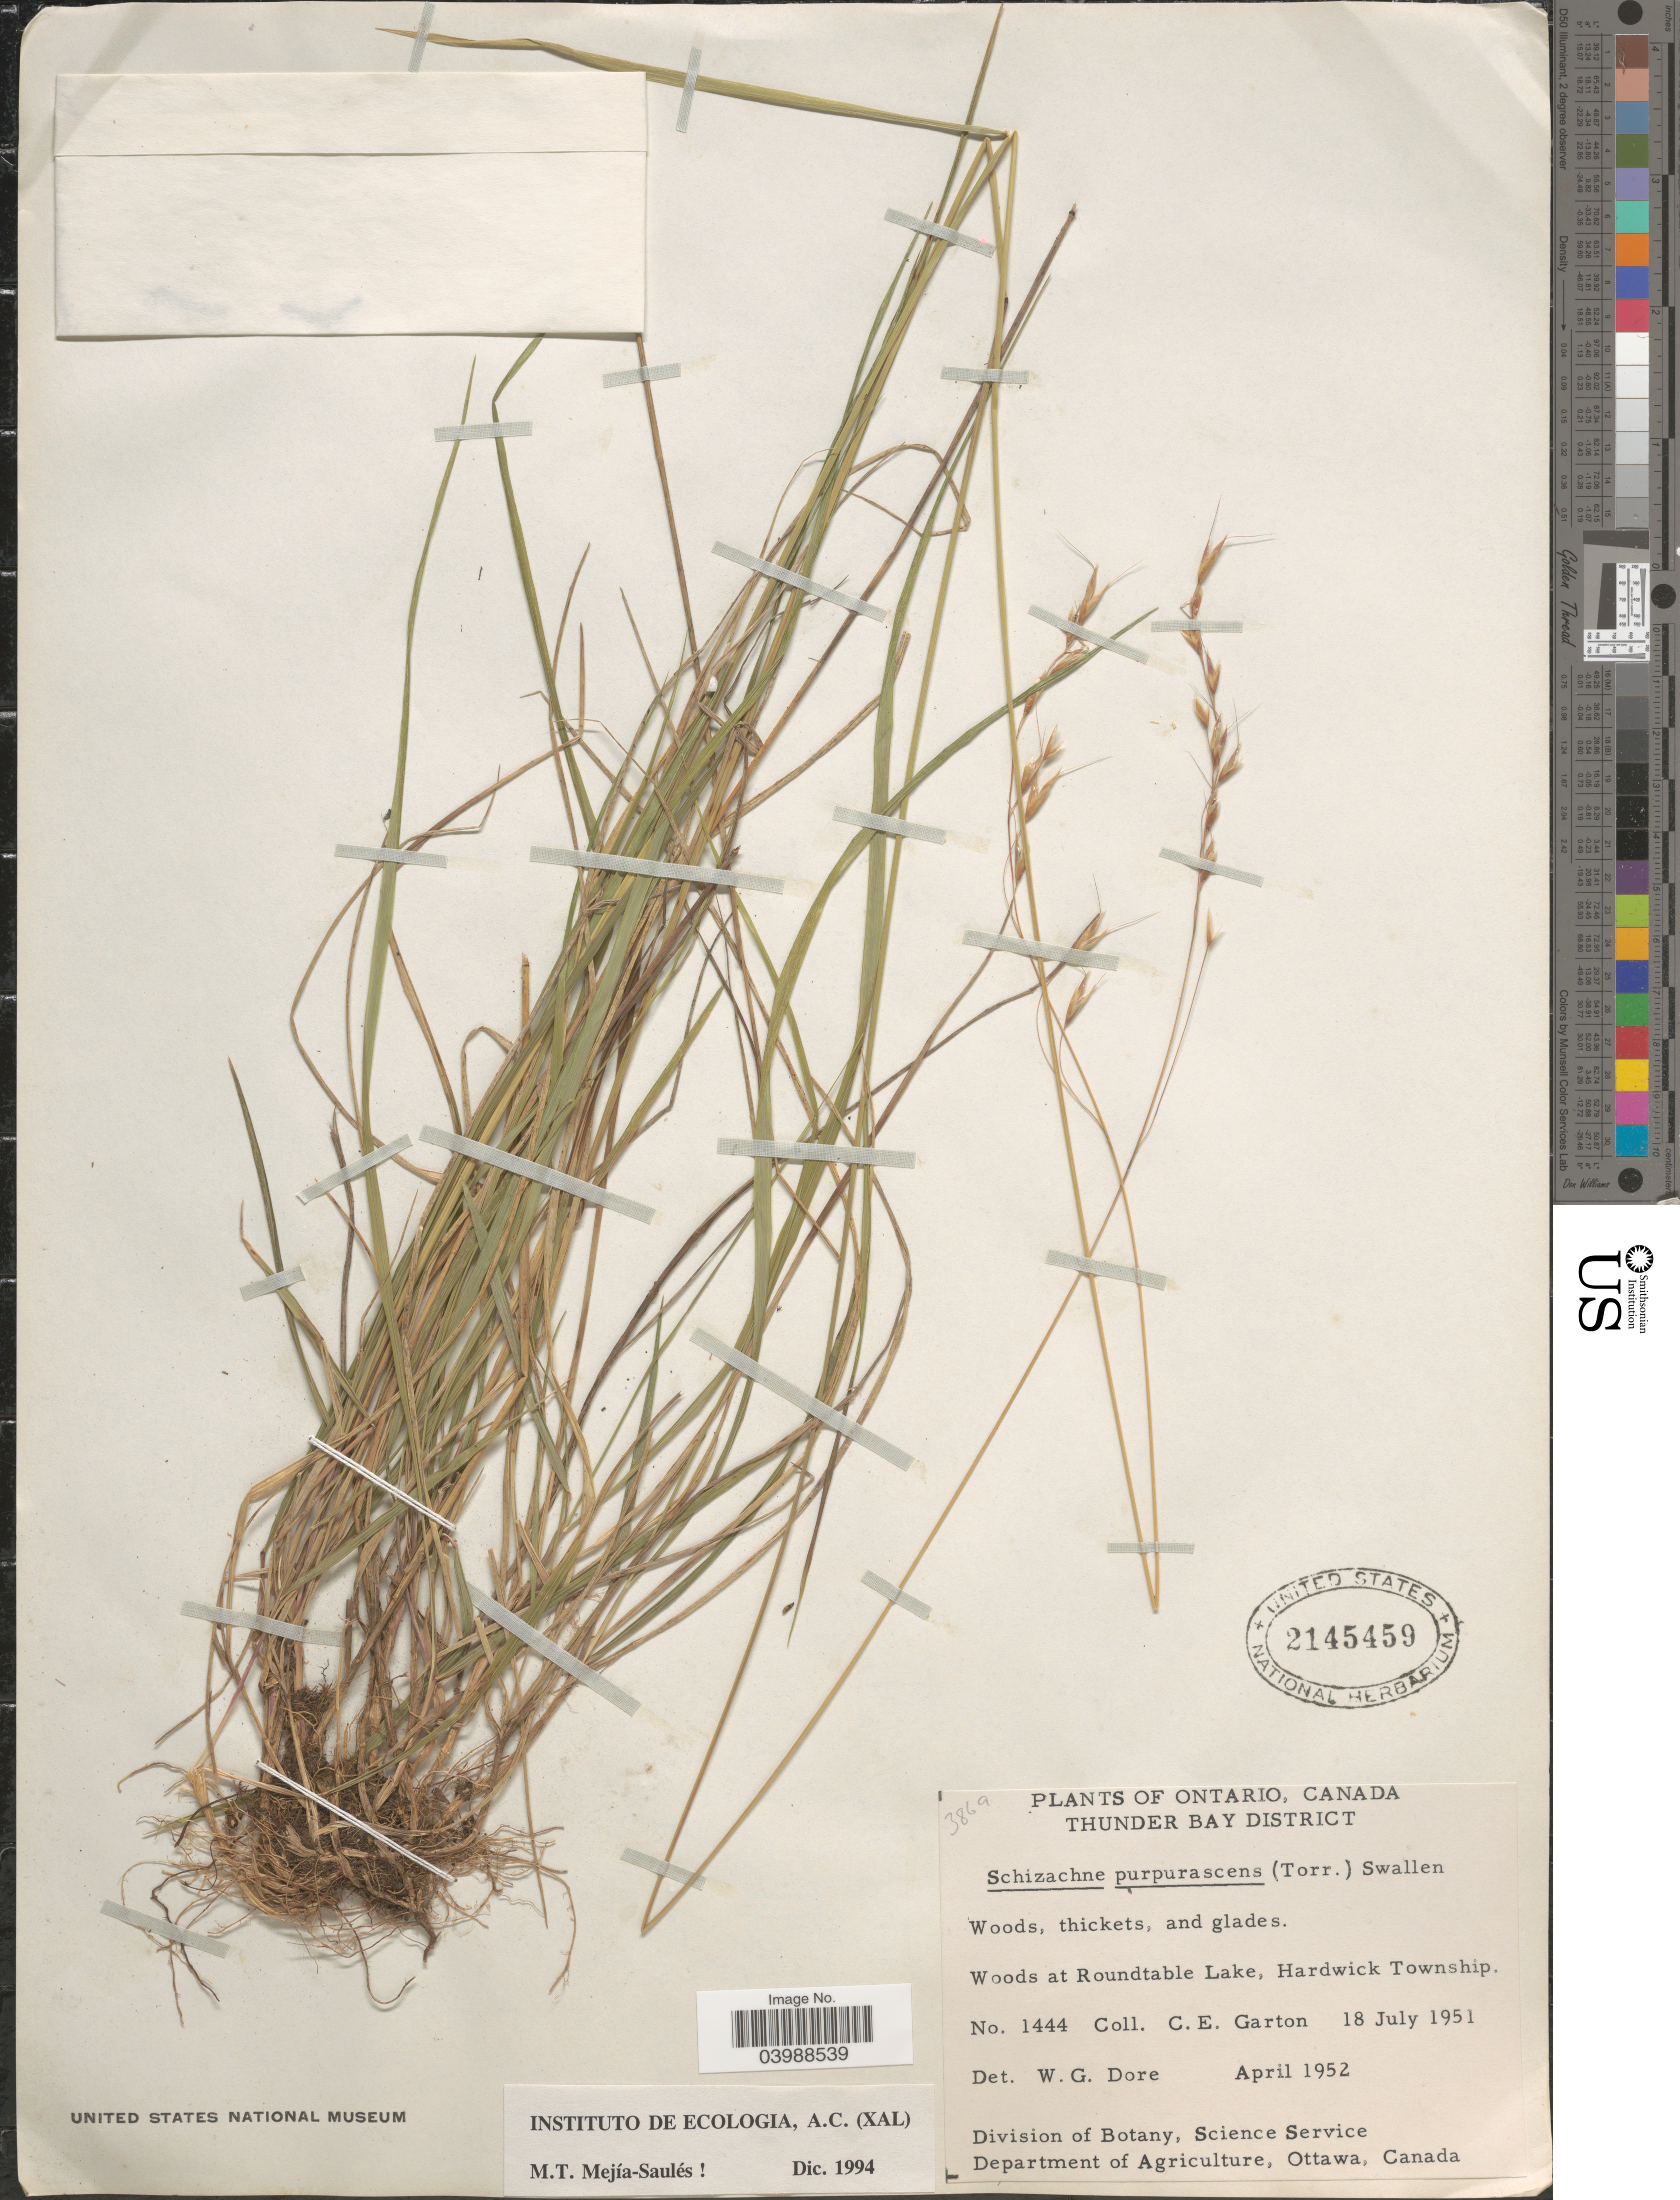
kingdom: Plantae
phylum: Tracheophyta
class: Liliopsida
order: Poales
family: Poaceae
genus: Schizachne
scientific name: Schizachne purpurascens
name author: (Torr.) Swallen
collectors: W. Dore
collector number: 1444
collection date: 1951-07-18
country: Canada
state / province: Ontario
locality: Thunder Bay District. Woods at Roundtable Lake, Hardwick Township.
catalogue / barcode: US 2145459